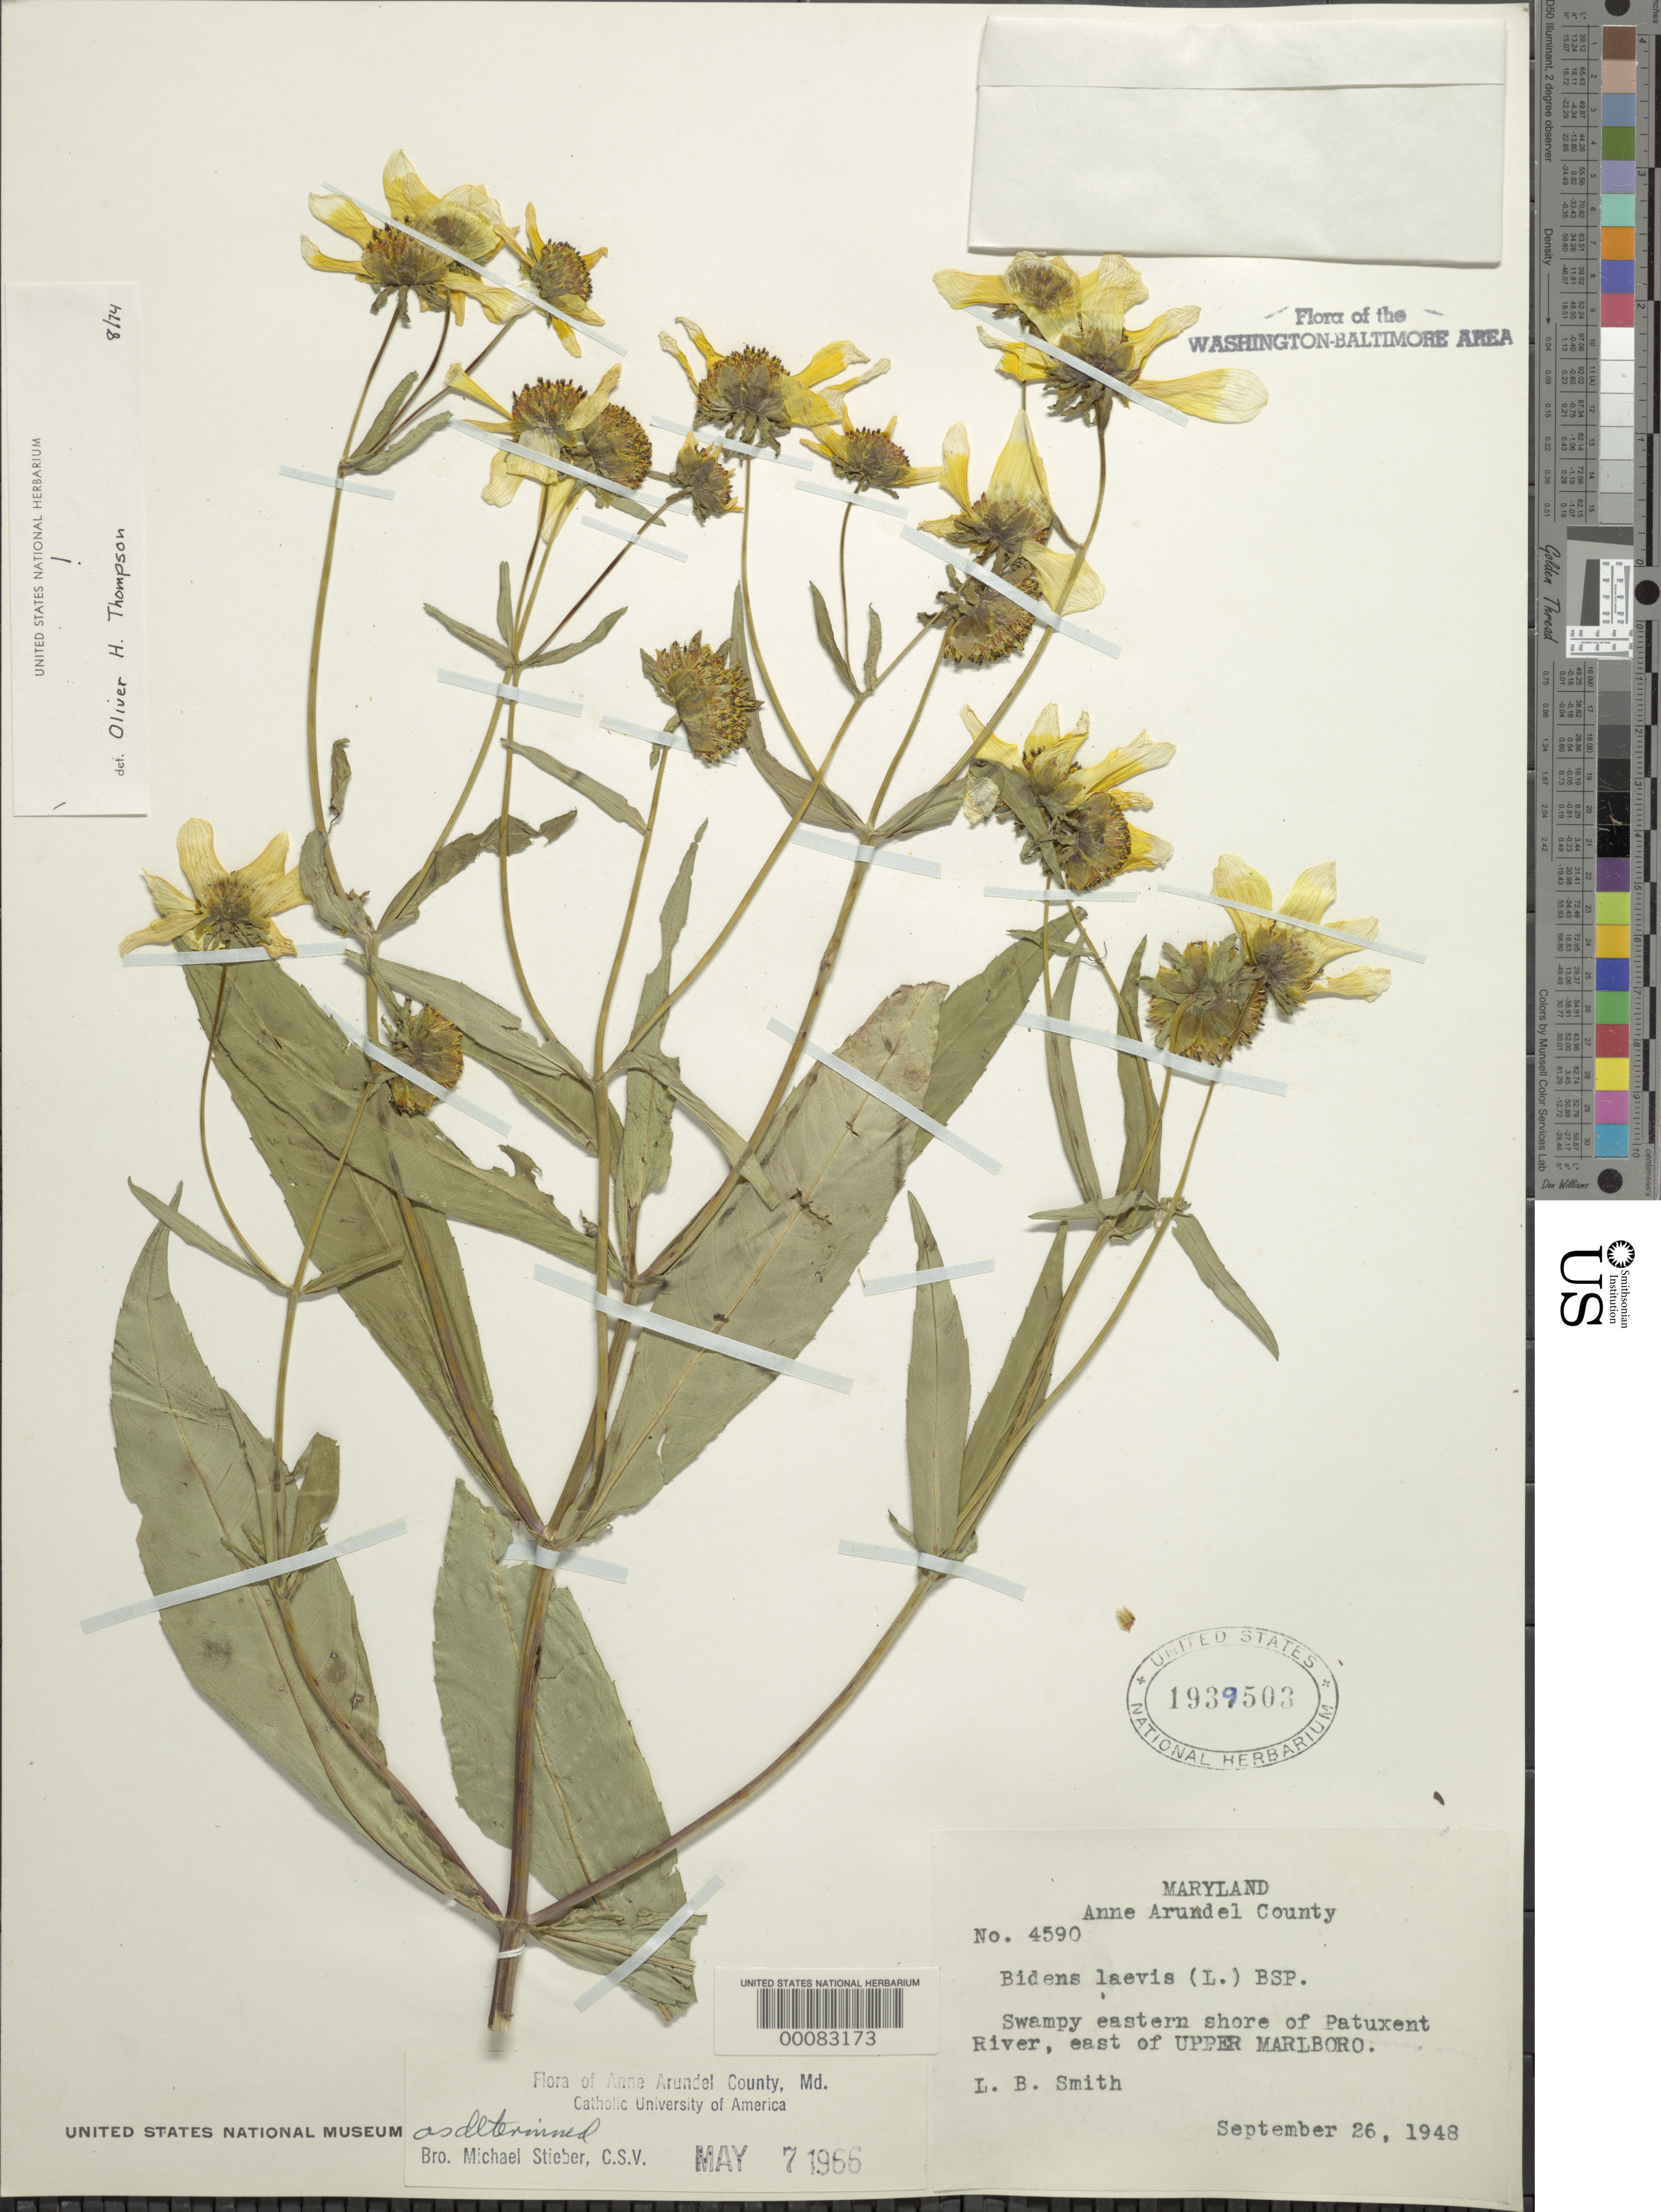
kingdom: Plantae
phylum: Tracheophyta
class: Magnoliopsida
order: Asterales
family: Asteraceae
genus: Bidens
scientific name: Bidens laevis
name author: (L.) Britton, Stearns & Poggenb.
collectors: L. Smith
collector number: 4590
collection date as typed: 26 Sep 1948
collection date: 1948-09-26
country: United States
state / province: Maryland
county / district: Prince George's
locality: Patuxent River east of Upper Marlboro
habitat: Swamp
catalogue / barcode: US 1939503